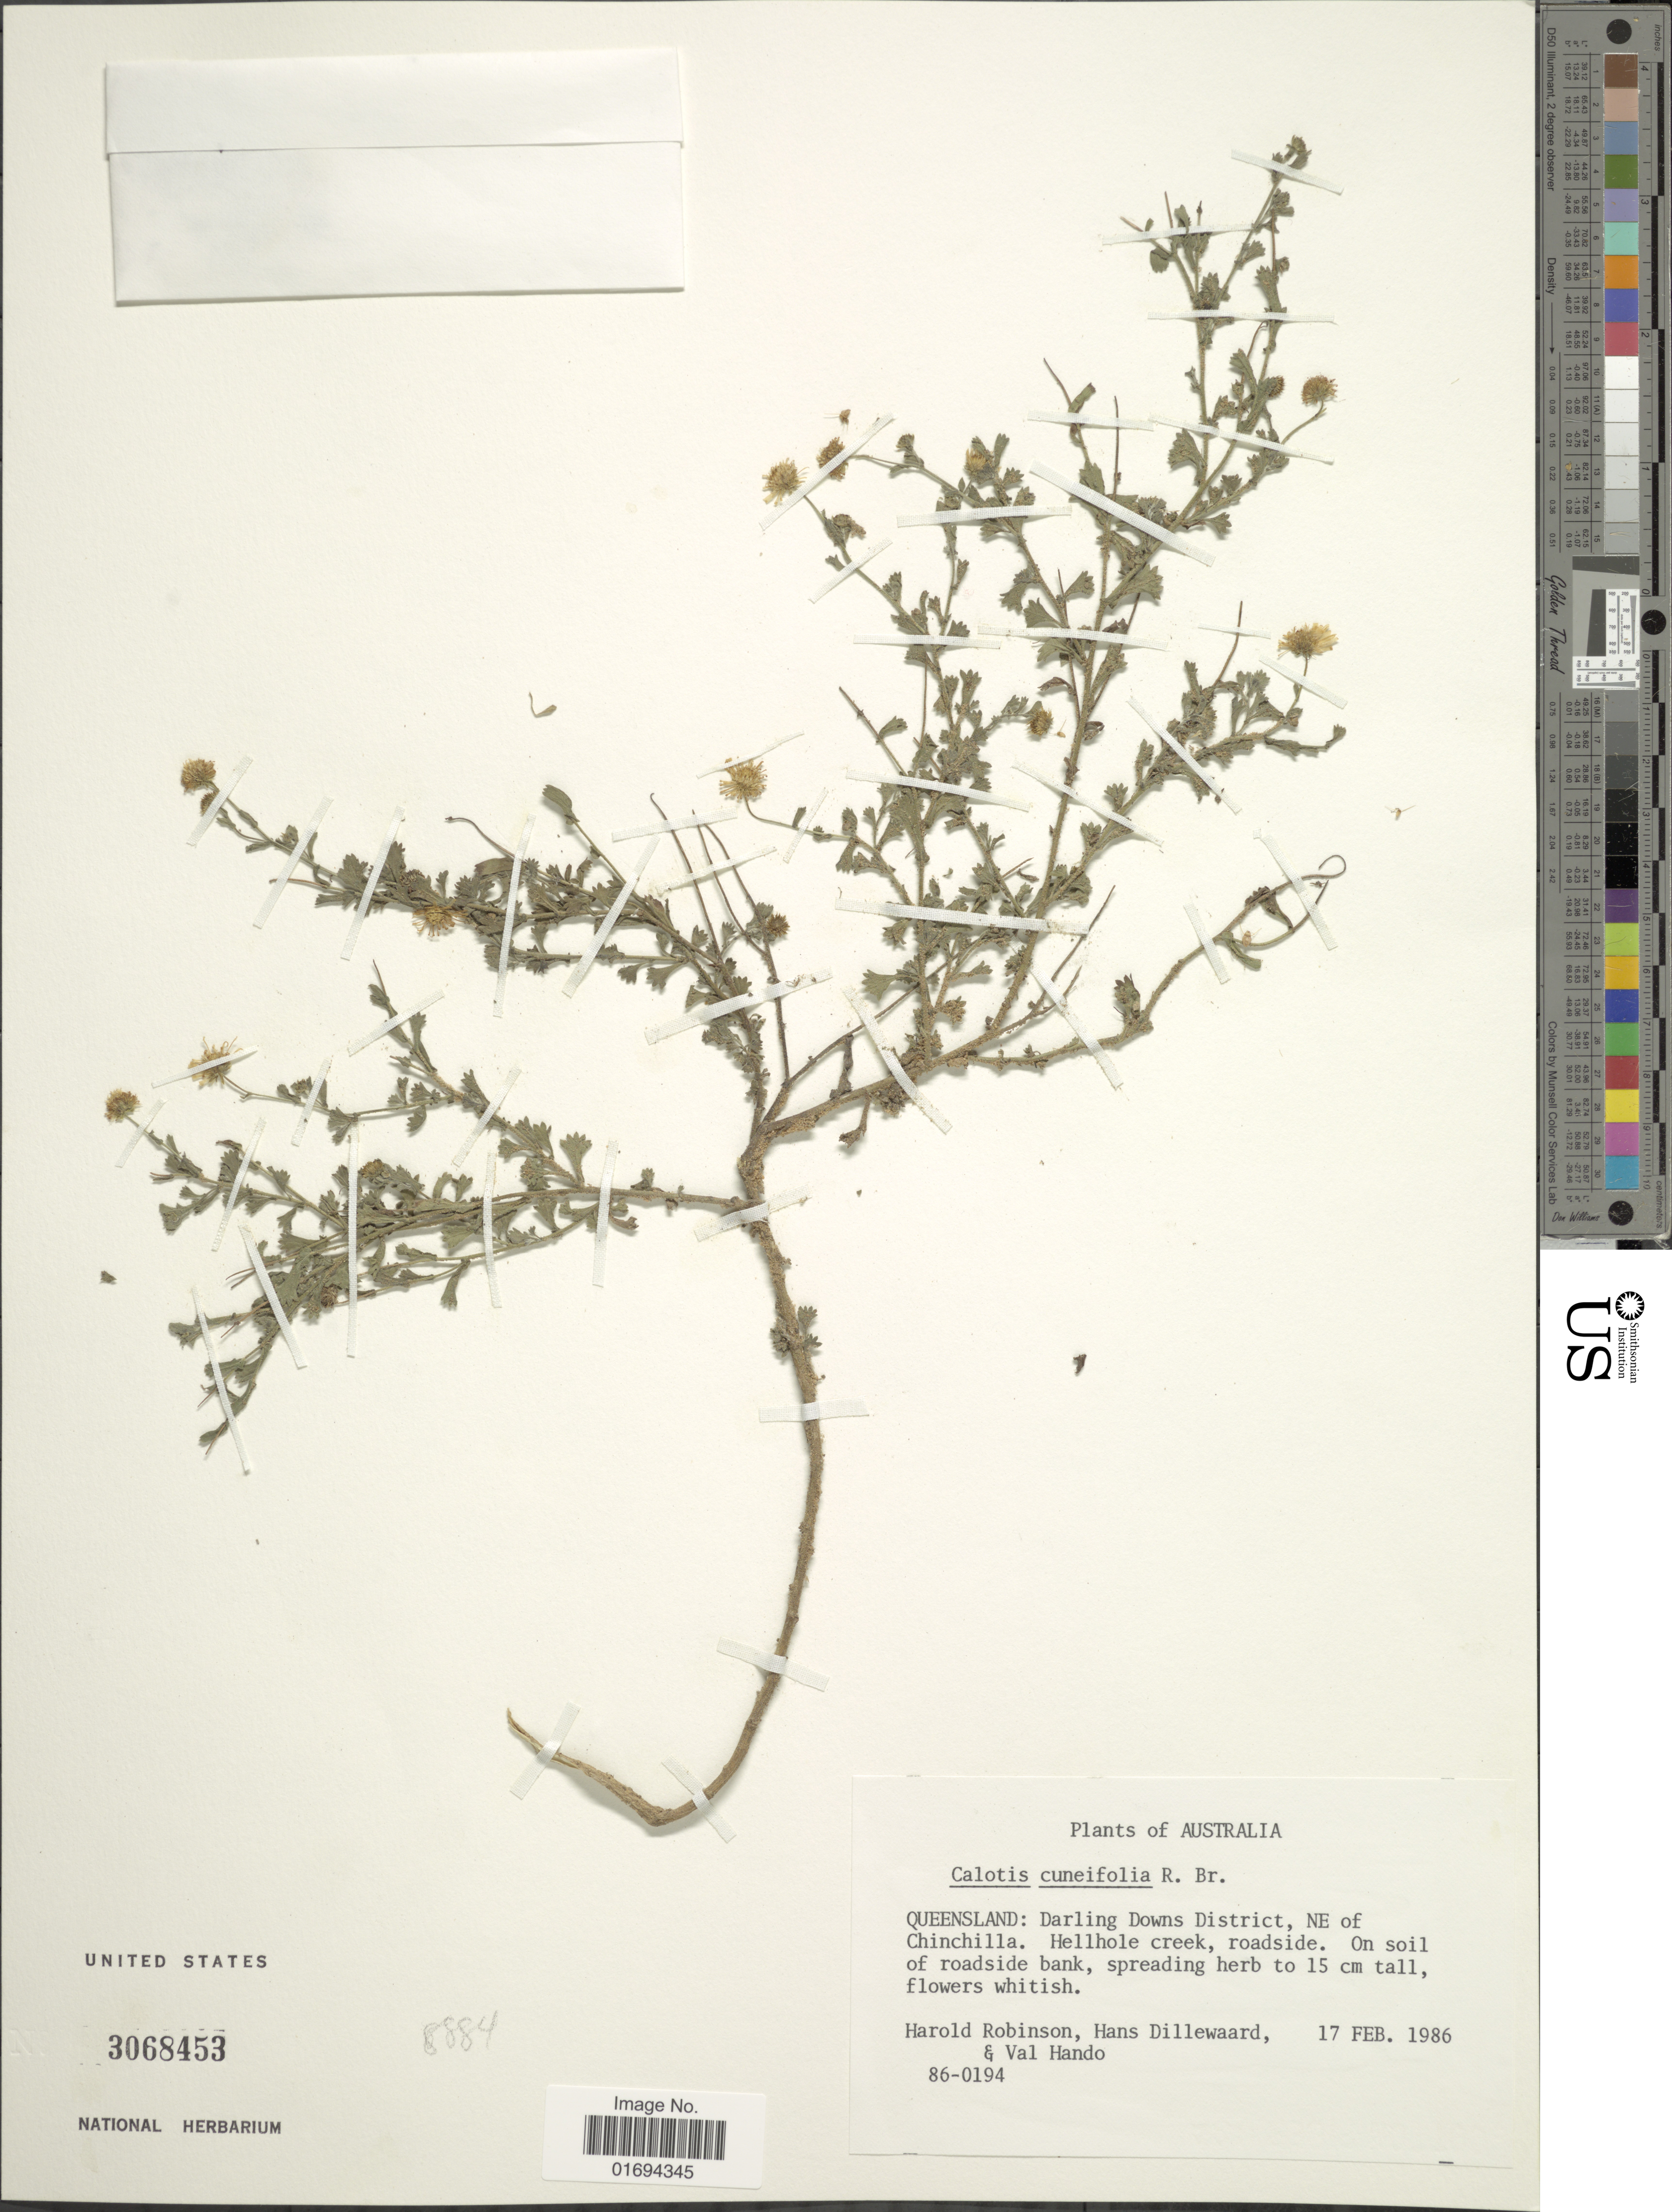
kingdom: Plantae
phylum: Tracheophyta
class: Magnoliopsida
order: Asterales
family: Asteraceae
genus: Calotis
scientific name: Calotis cuneifolia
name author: R. Br.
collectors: H. Robinson, H. Dillewaard & V. Hando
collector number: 86-0194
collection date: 1986-02-17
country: Australia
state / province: Queensland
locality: Darling Downs District, NE of Chinchilla, Hellhole creek, roadside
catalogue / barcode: US 3068453